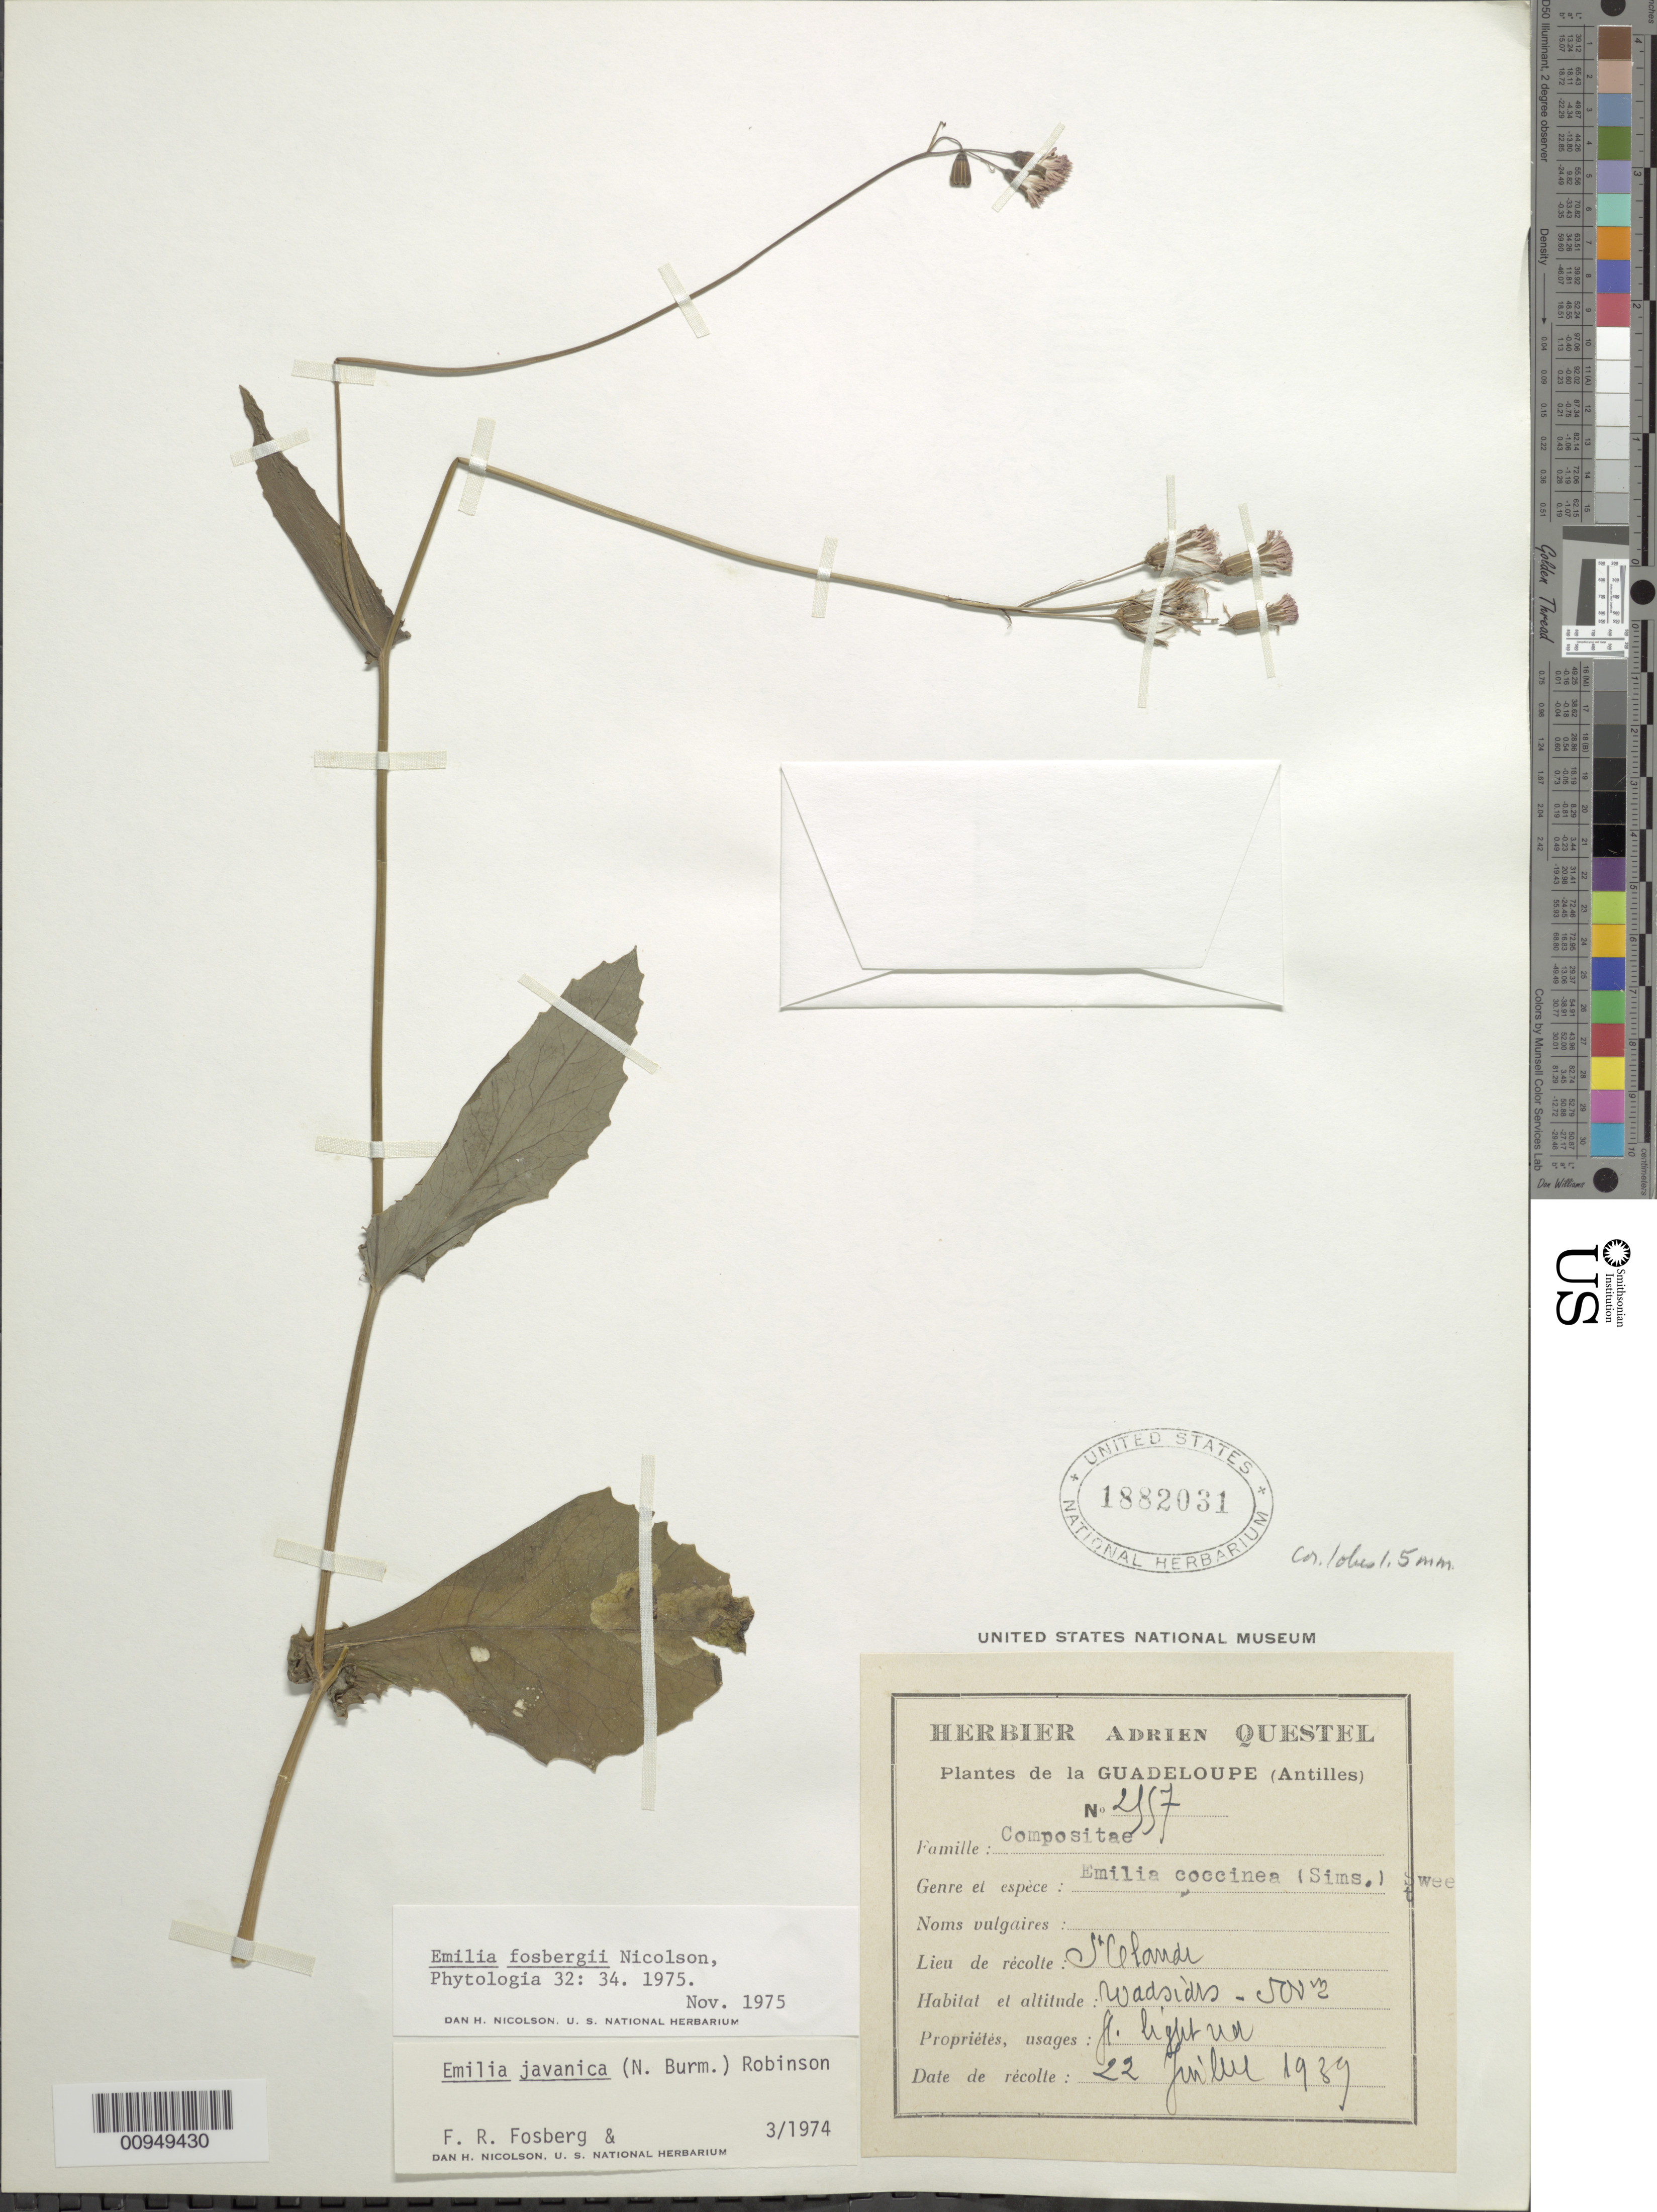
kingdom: Plantae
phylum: Tracheophyta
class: Magnoliopsida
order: Asterales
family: Asteraceae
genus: Emilia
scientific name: Emilia fosbergii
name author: Nicolson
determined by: Nicolson, Dan H.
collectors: A. Quetsel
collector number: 2557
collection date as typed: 22 Jul 1938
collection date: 1938-07-22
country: Guadeloupe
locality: St. Claude, roadsides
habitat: Roadsides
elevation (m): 500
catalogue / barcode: US 1882031